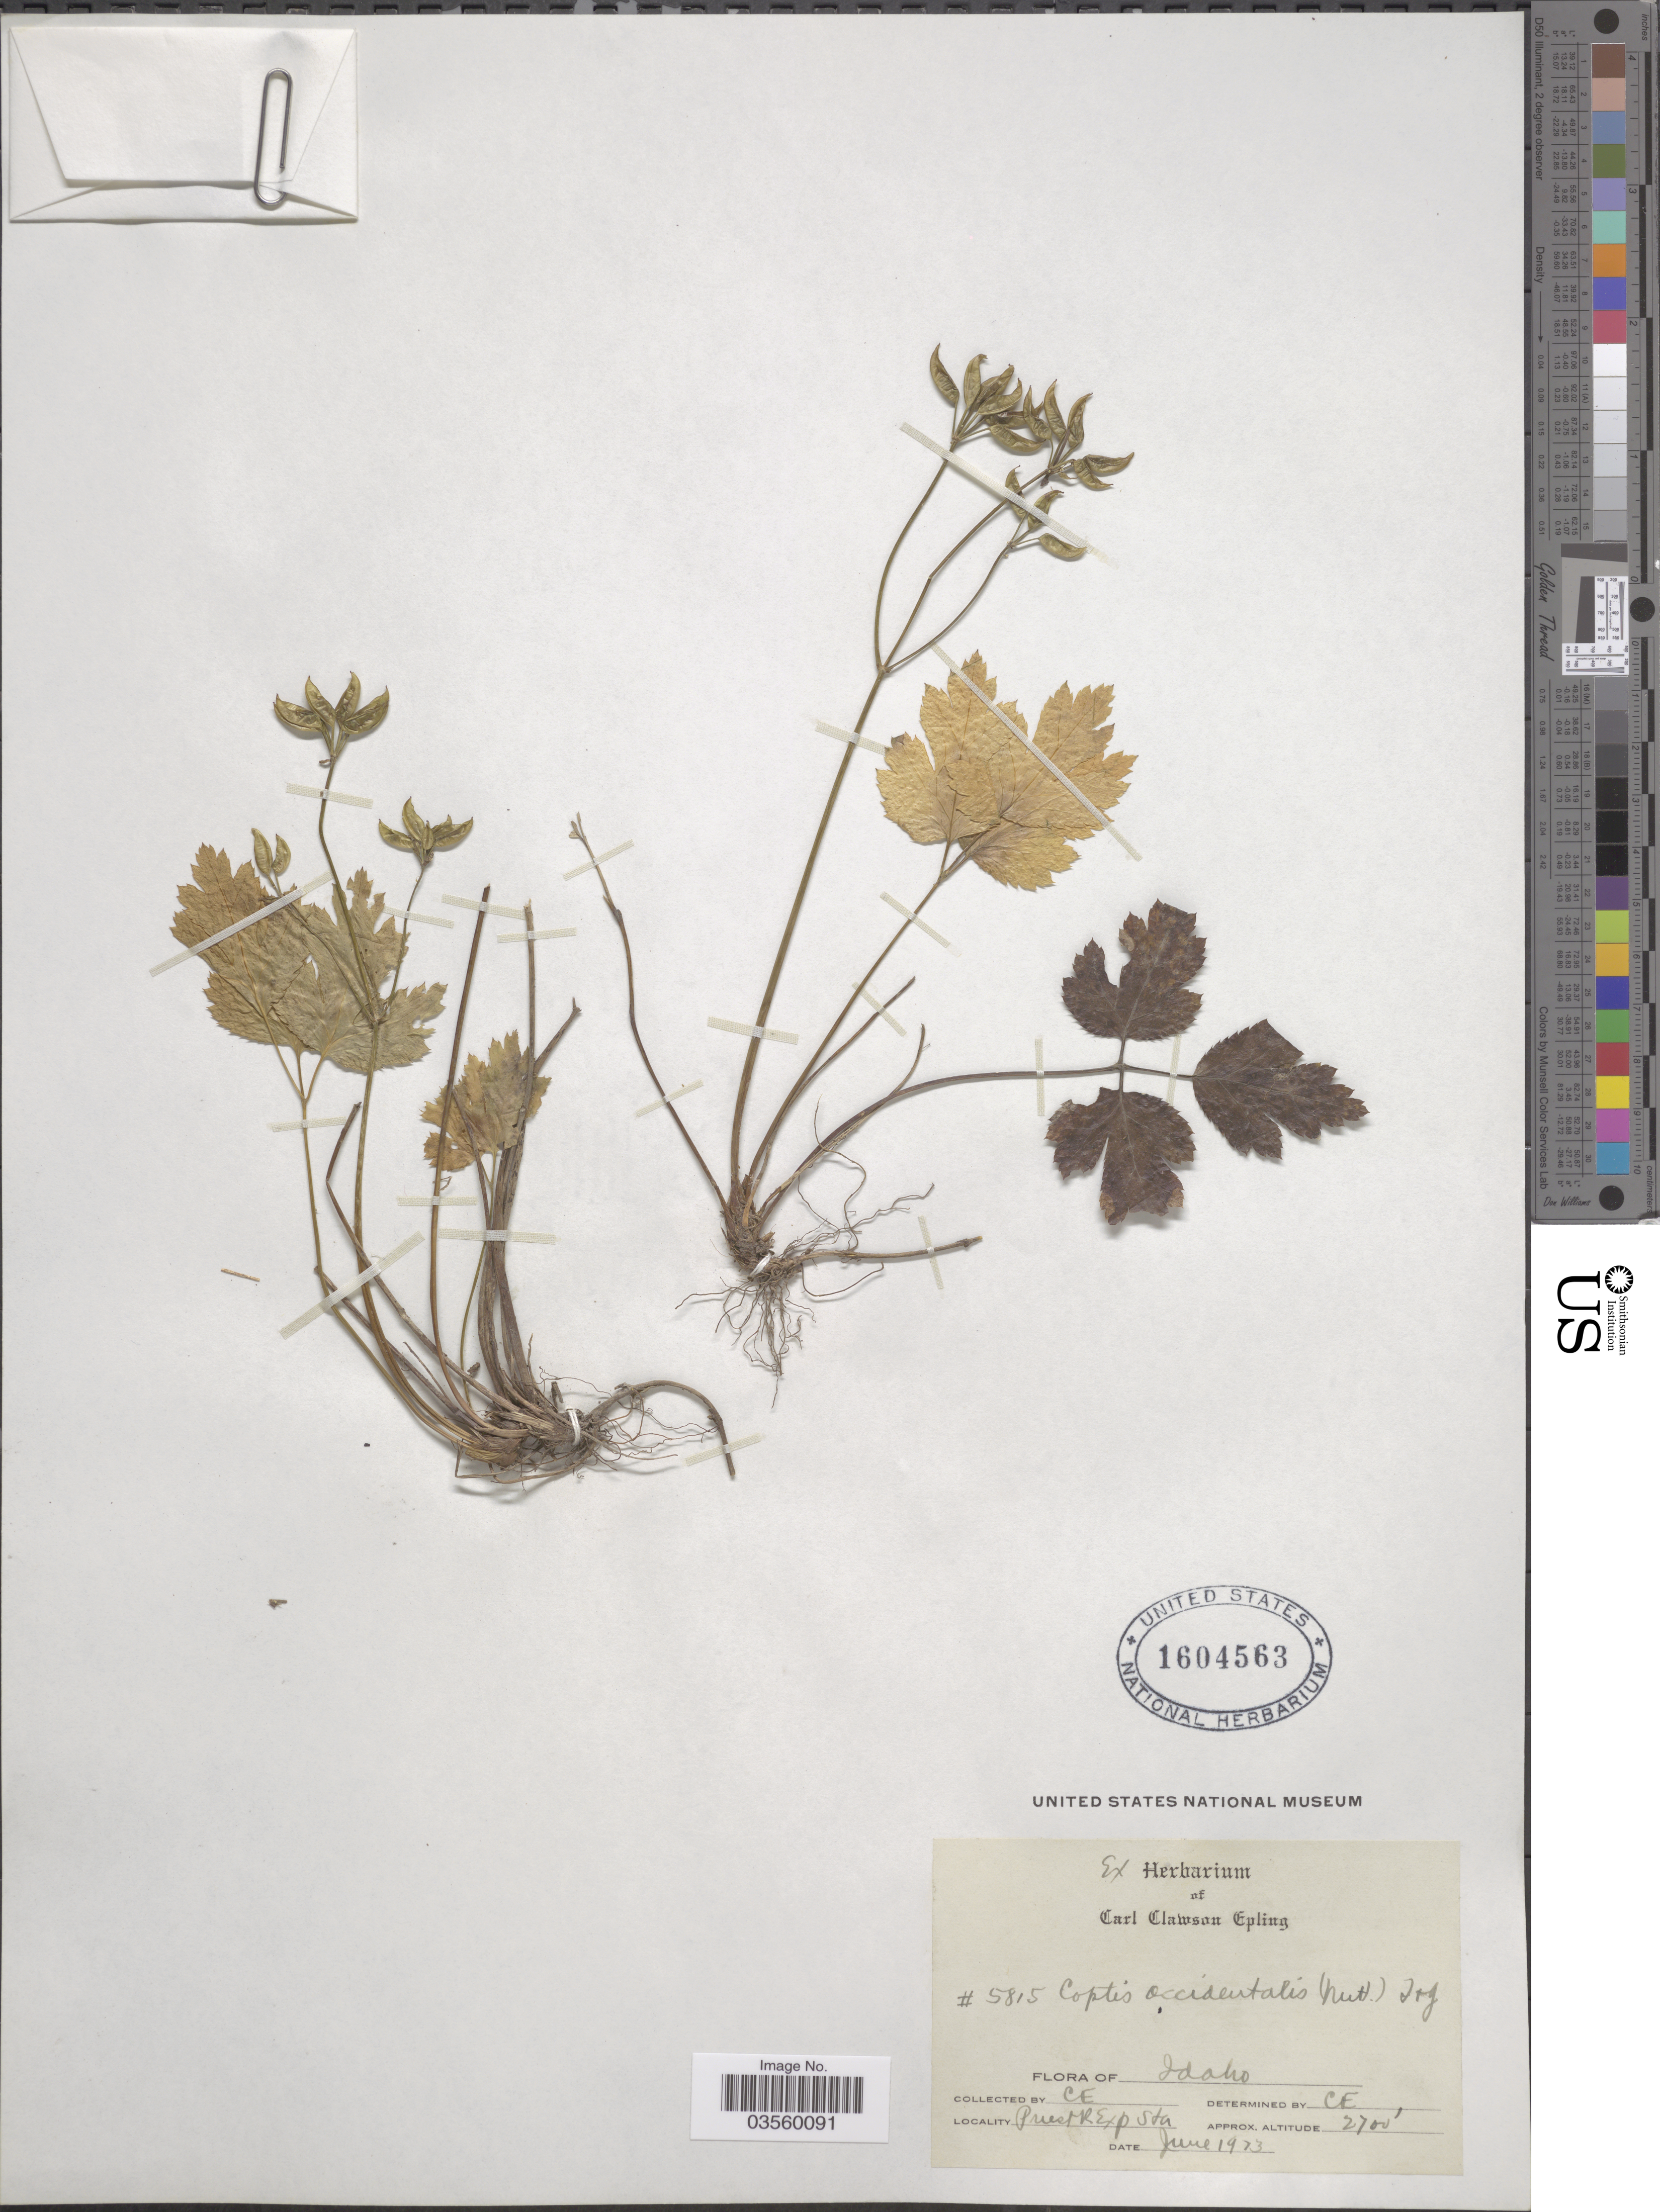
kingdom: Plantae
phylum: Tracheophyta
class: Magnoliopsida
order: Ranunculales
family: Ranunculaceae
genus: Coptis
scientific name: Coptis occidentalis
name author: Torr. & A. Gray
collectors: C. C. Epling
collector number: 5815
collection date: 1923-06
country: United States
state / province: Idaho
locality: Priest R Exp Sta.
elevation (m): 823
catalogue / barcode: US 1604563